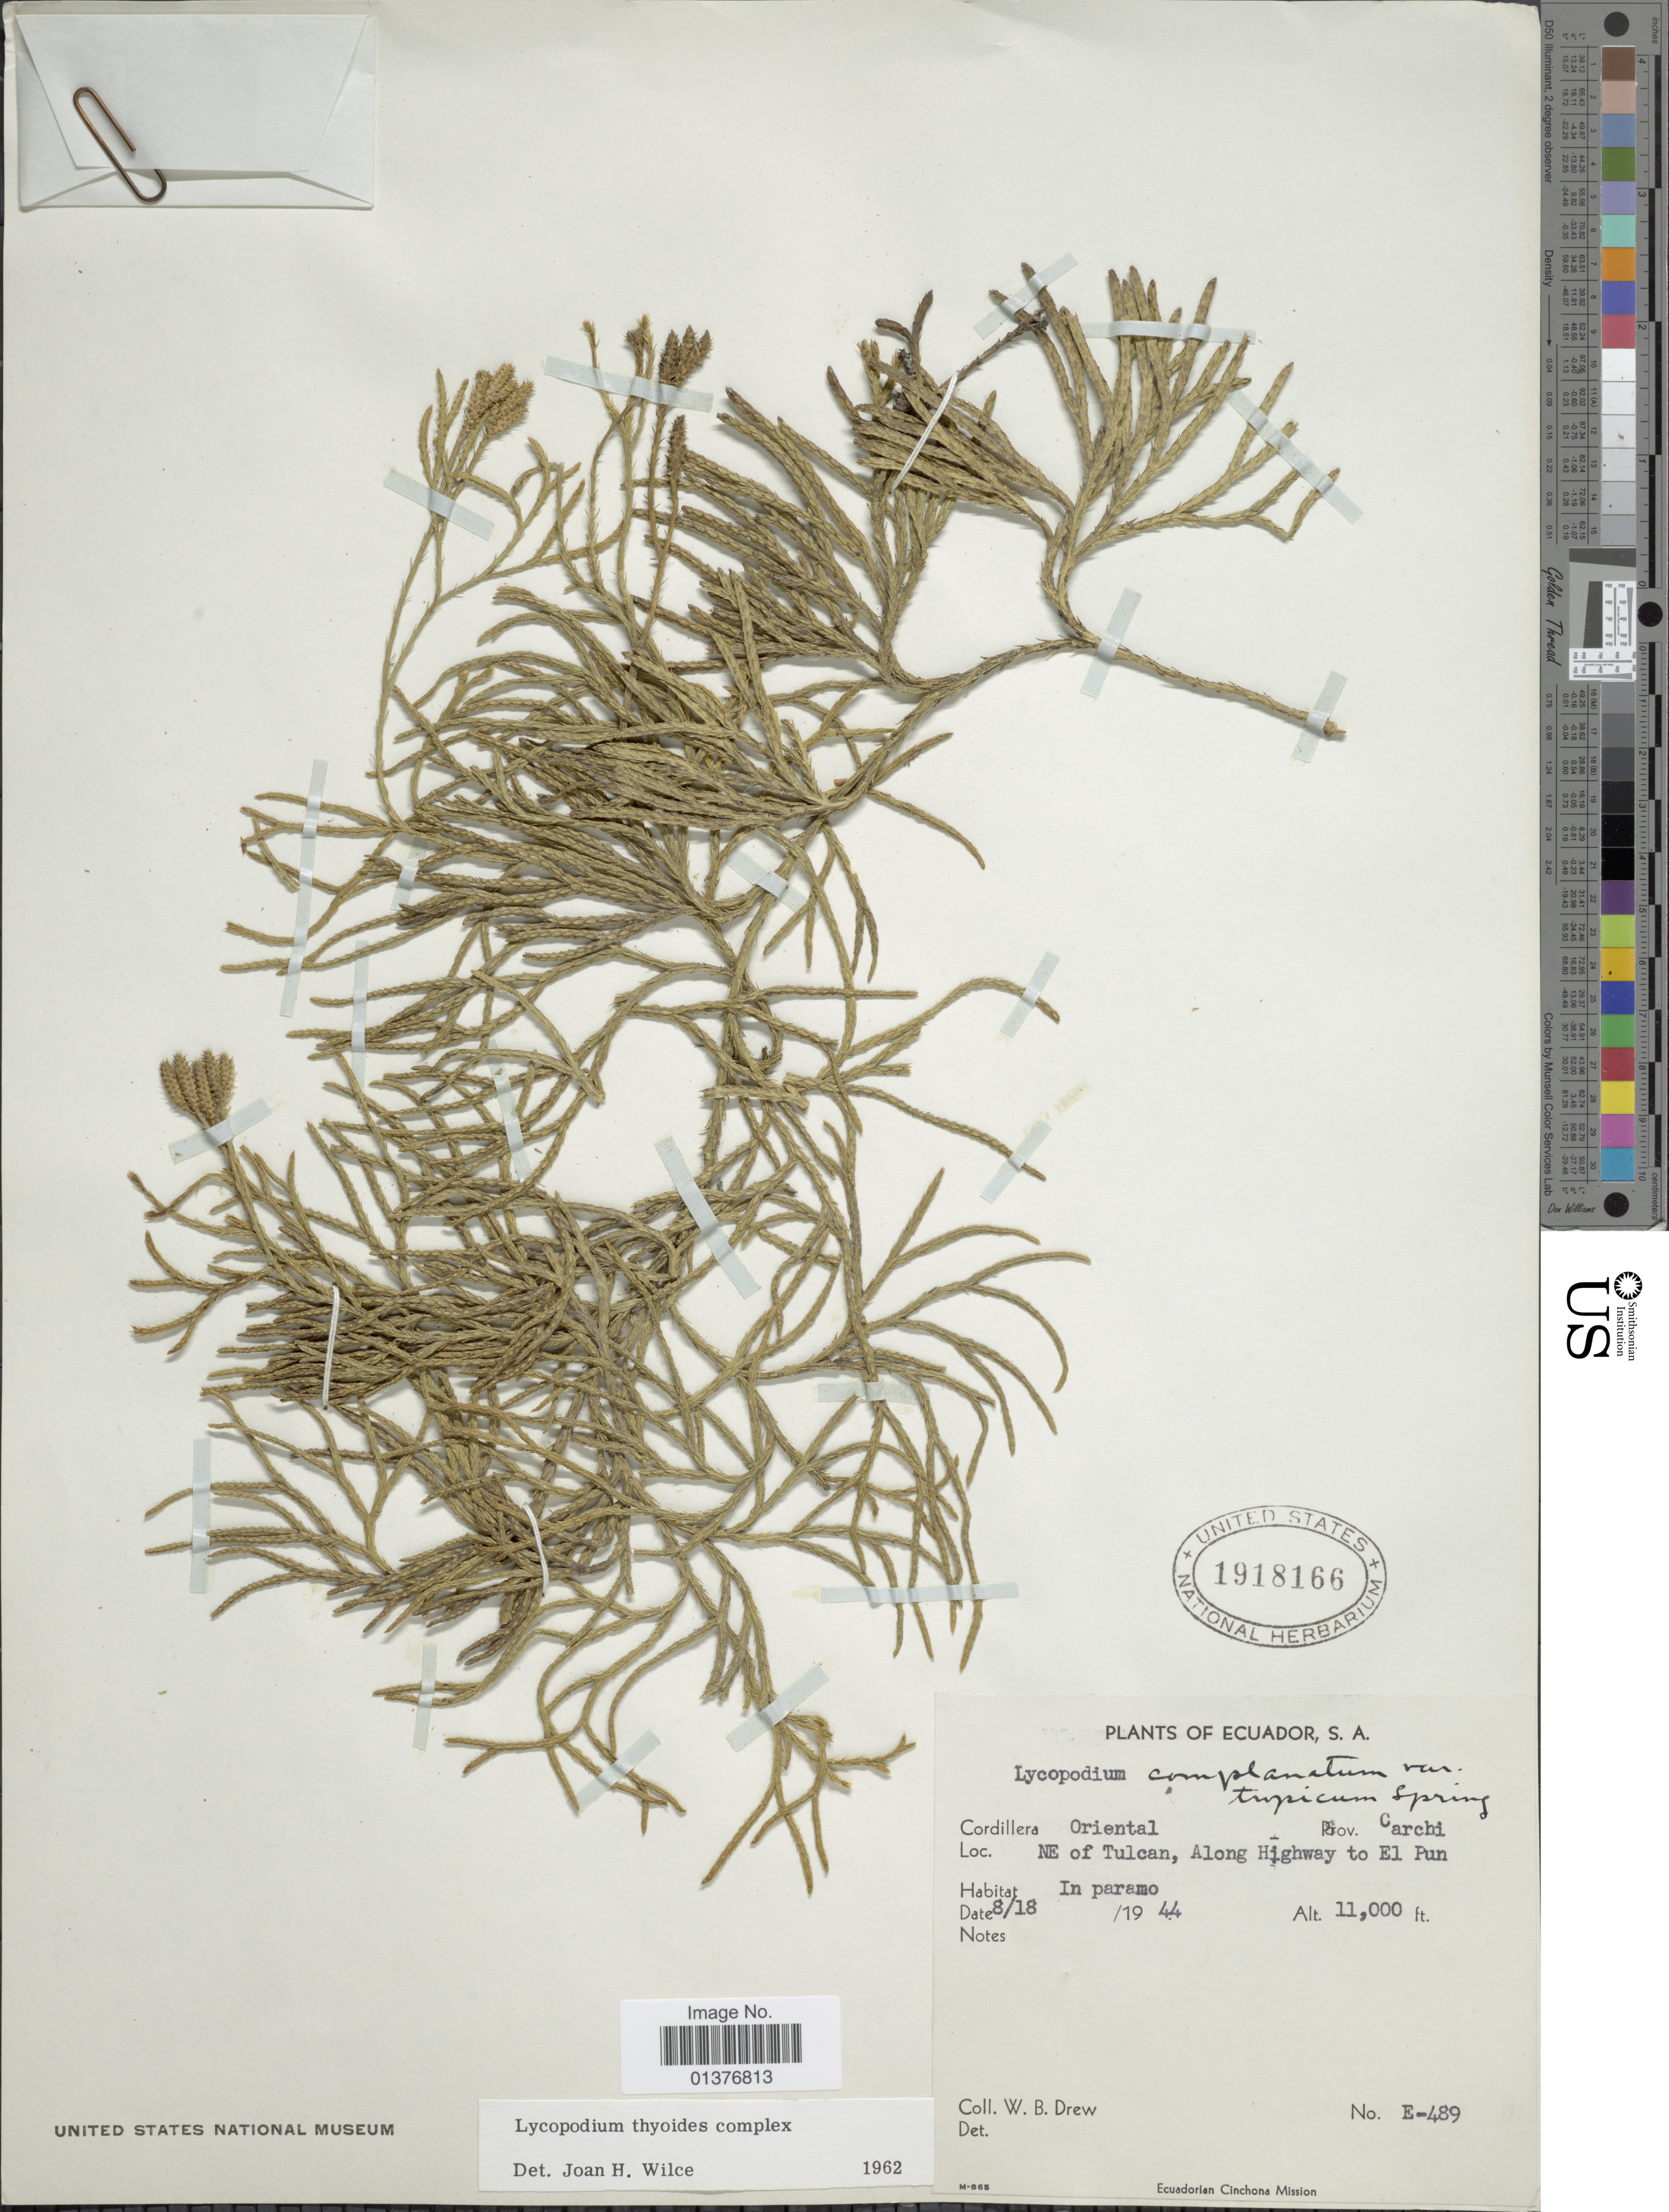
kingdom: Plantae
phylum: Tracheophyta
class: Lycopodiopsida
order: Lycopodiales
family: Lycopodiaceae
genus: Diphasiastrum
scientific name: Diphasiastrum thyoides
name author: (Humb. & Bonpl. ex Willd.) Holub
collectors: W. B. Drew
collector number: E-489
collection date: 1944-08-18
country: Ecuador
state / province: Carchi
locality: NE of Tulcan, along Highway to El pun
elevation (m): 3353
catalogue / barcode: US 1918166